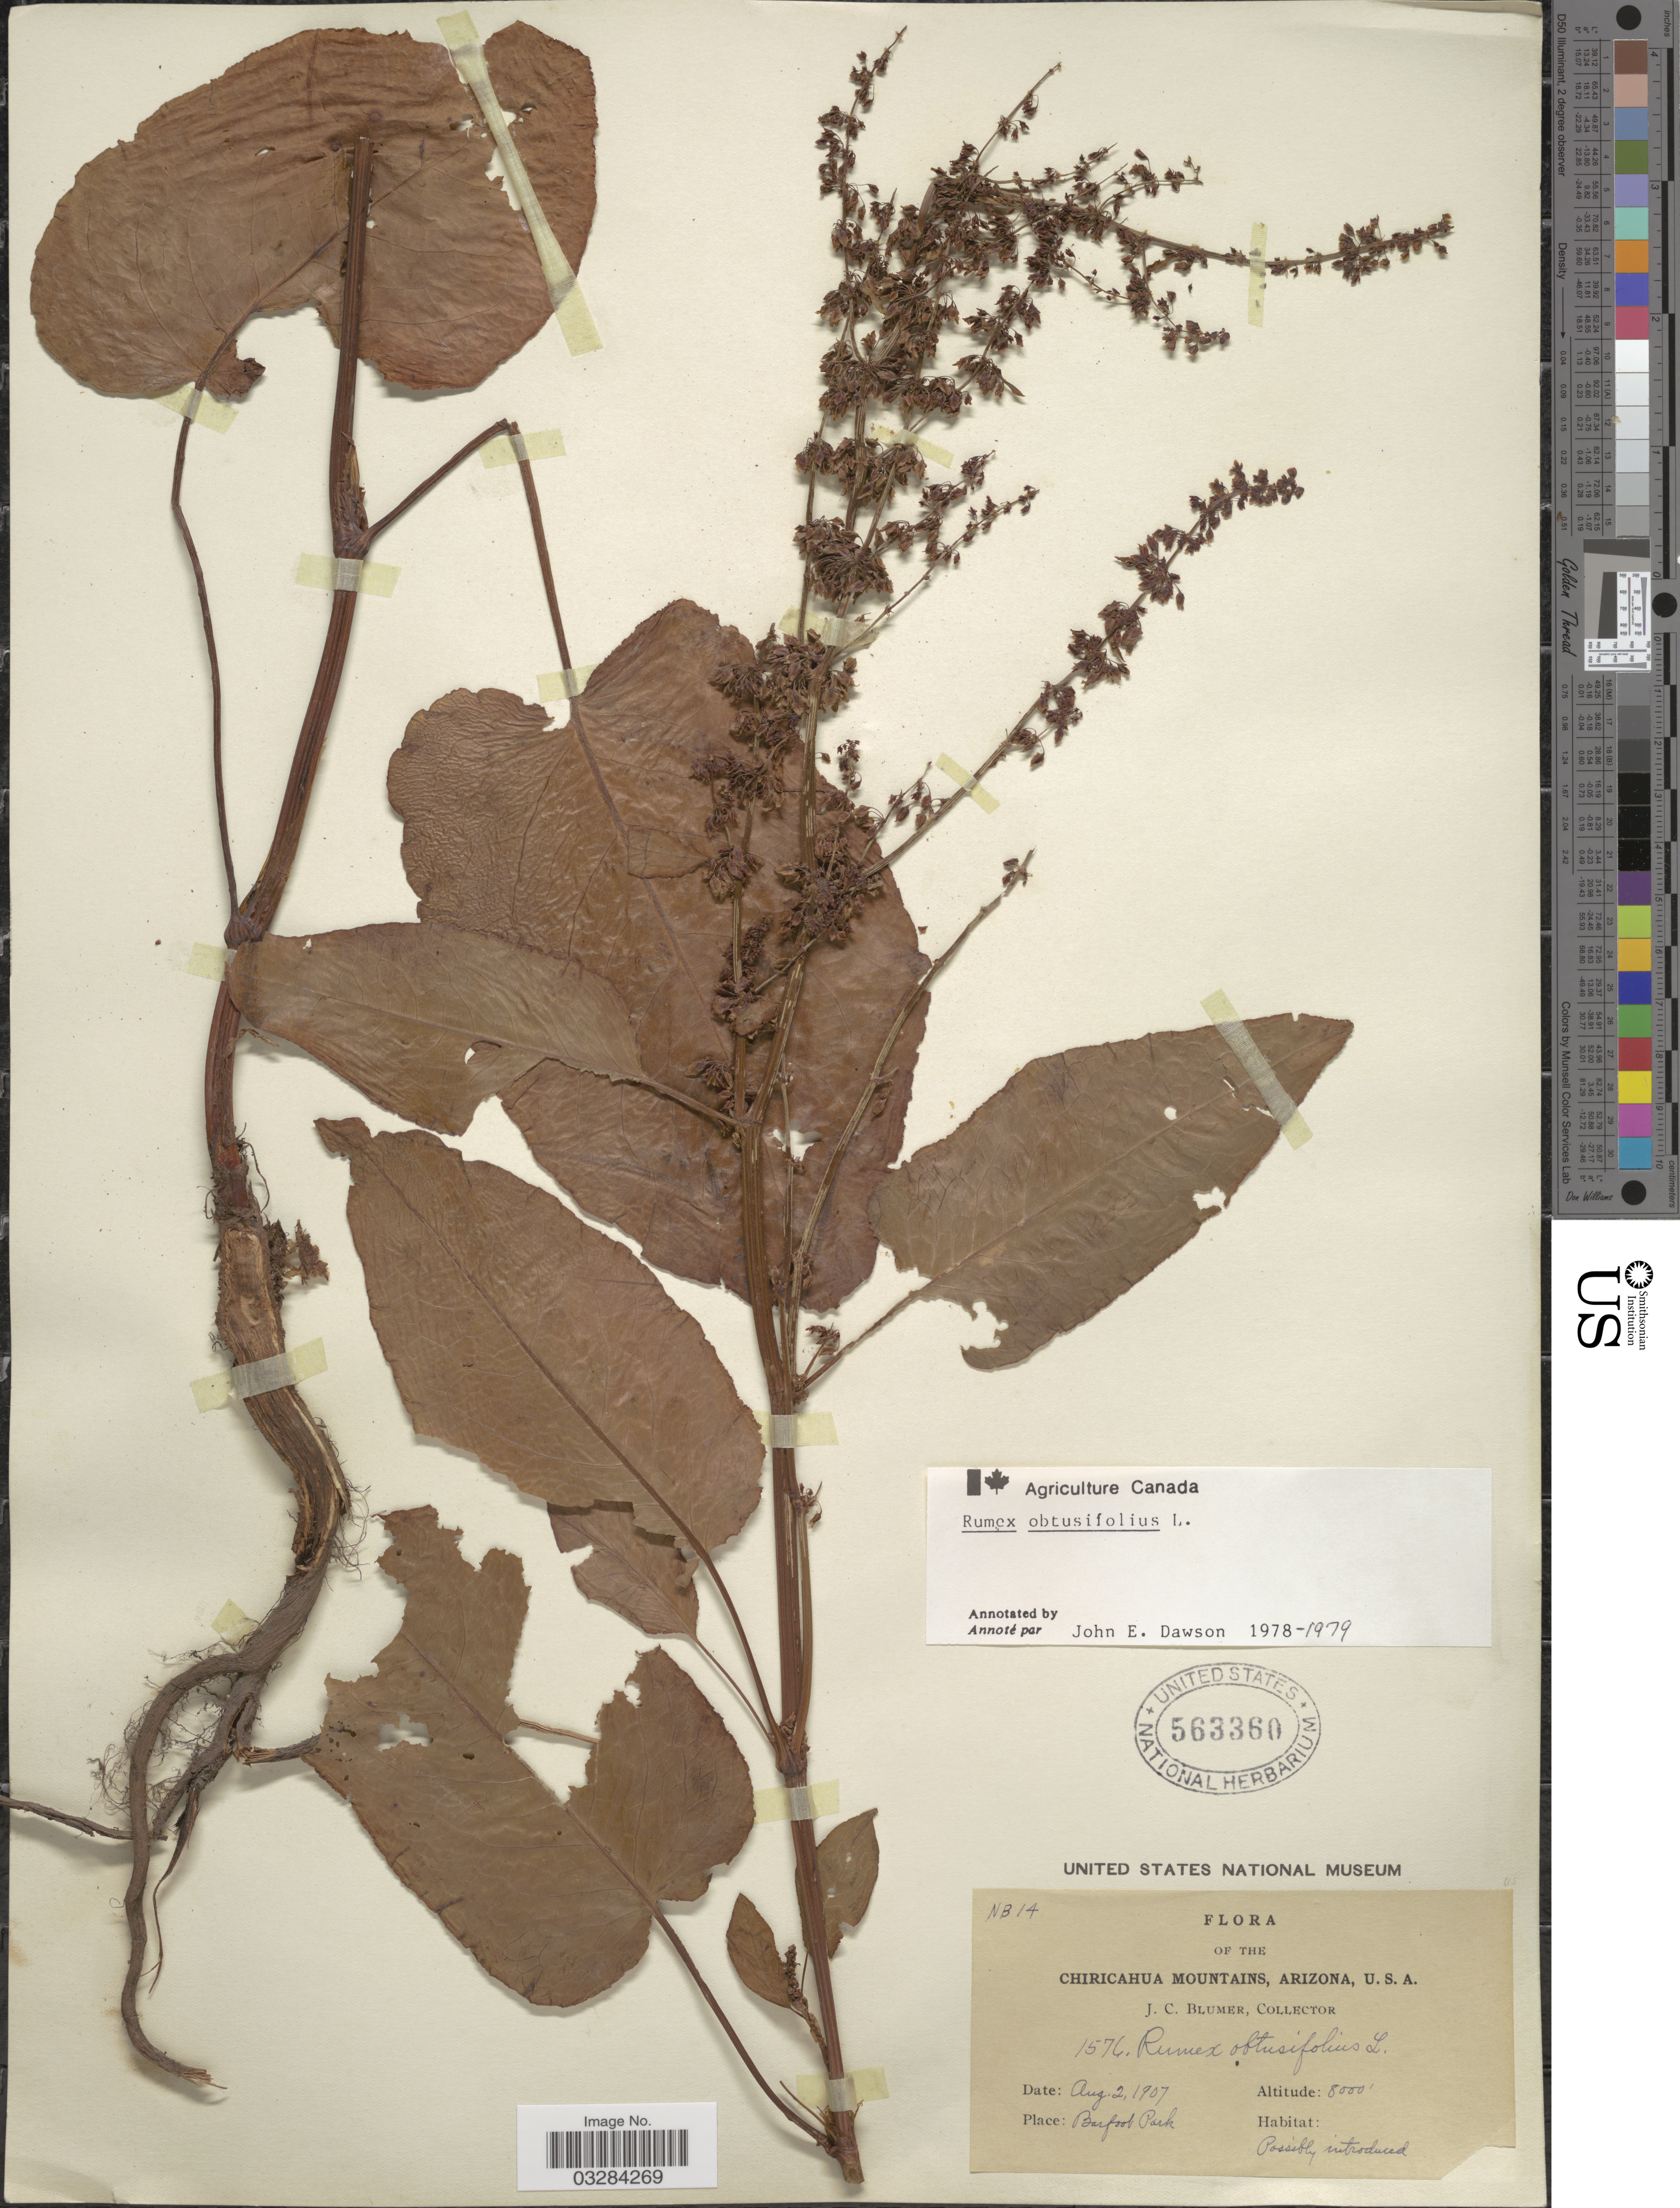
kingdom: Plantae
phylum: Tracheophyta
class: Magnoliopsida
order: Caryophyllales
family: Polygonaceae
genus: Rumex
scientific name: Rumex obtusifolius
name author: L.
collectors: J. C. Blumer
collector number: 1576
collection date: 1907-08-02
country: United States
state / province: Arizona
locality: Chiricahua Mountains. Barfoot Park.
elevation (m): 2438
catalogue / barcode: US 563360